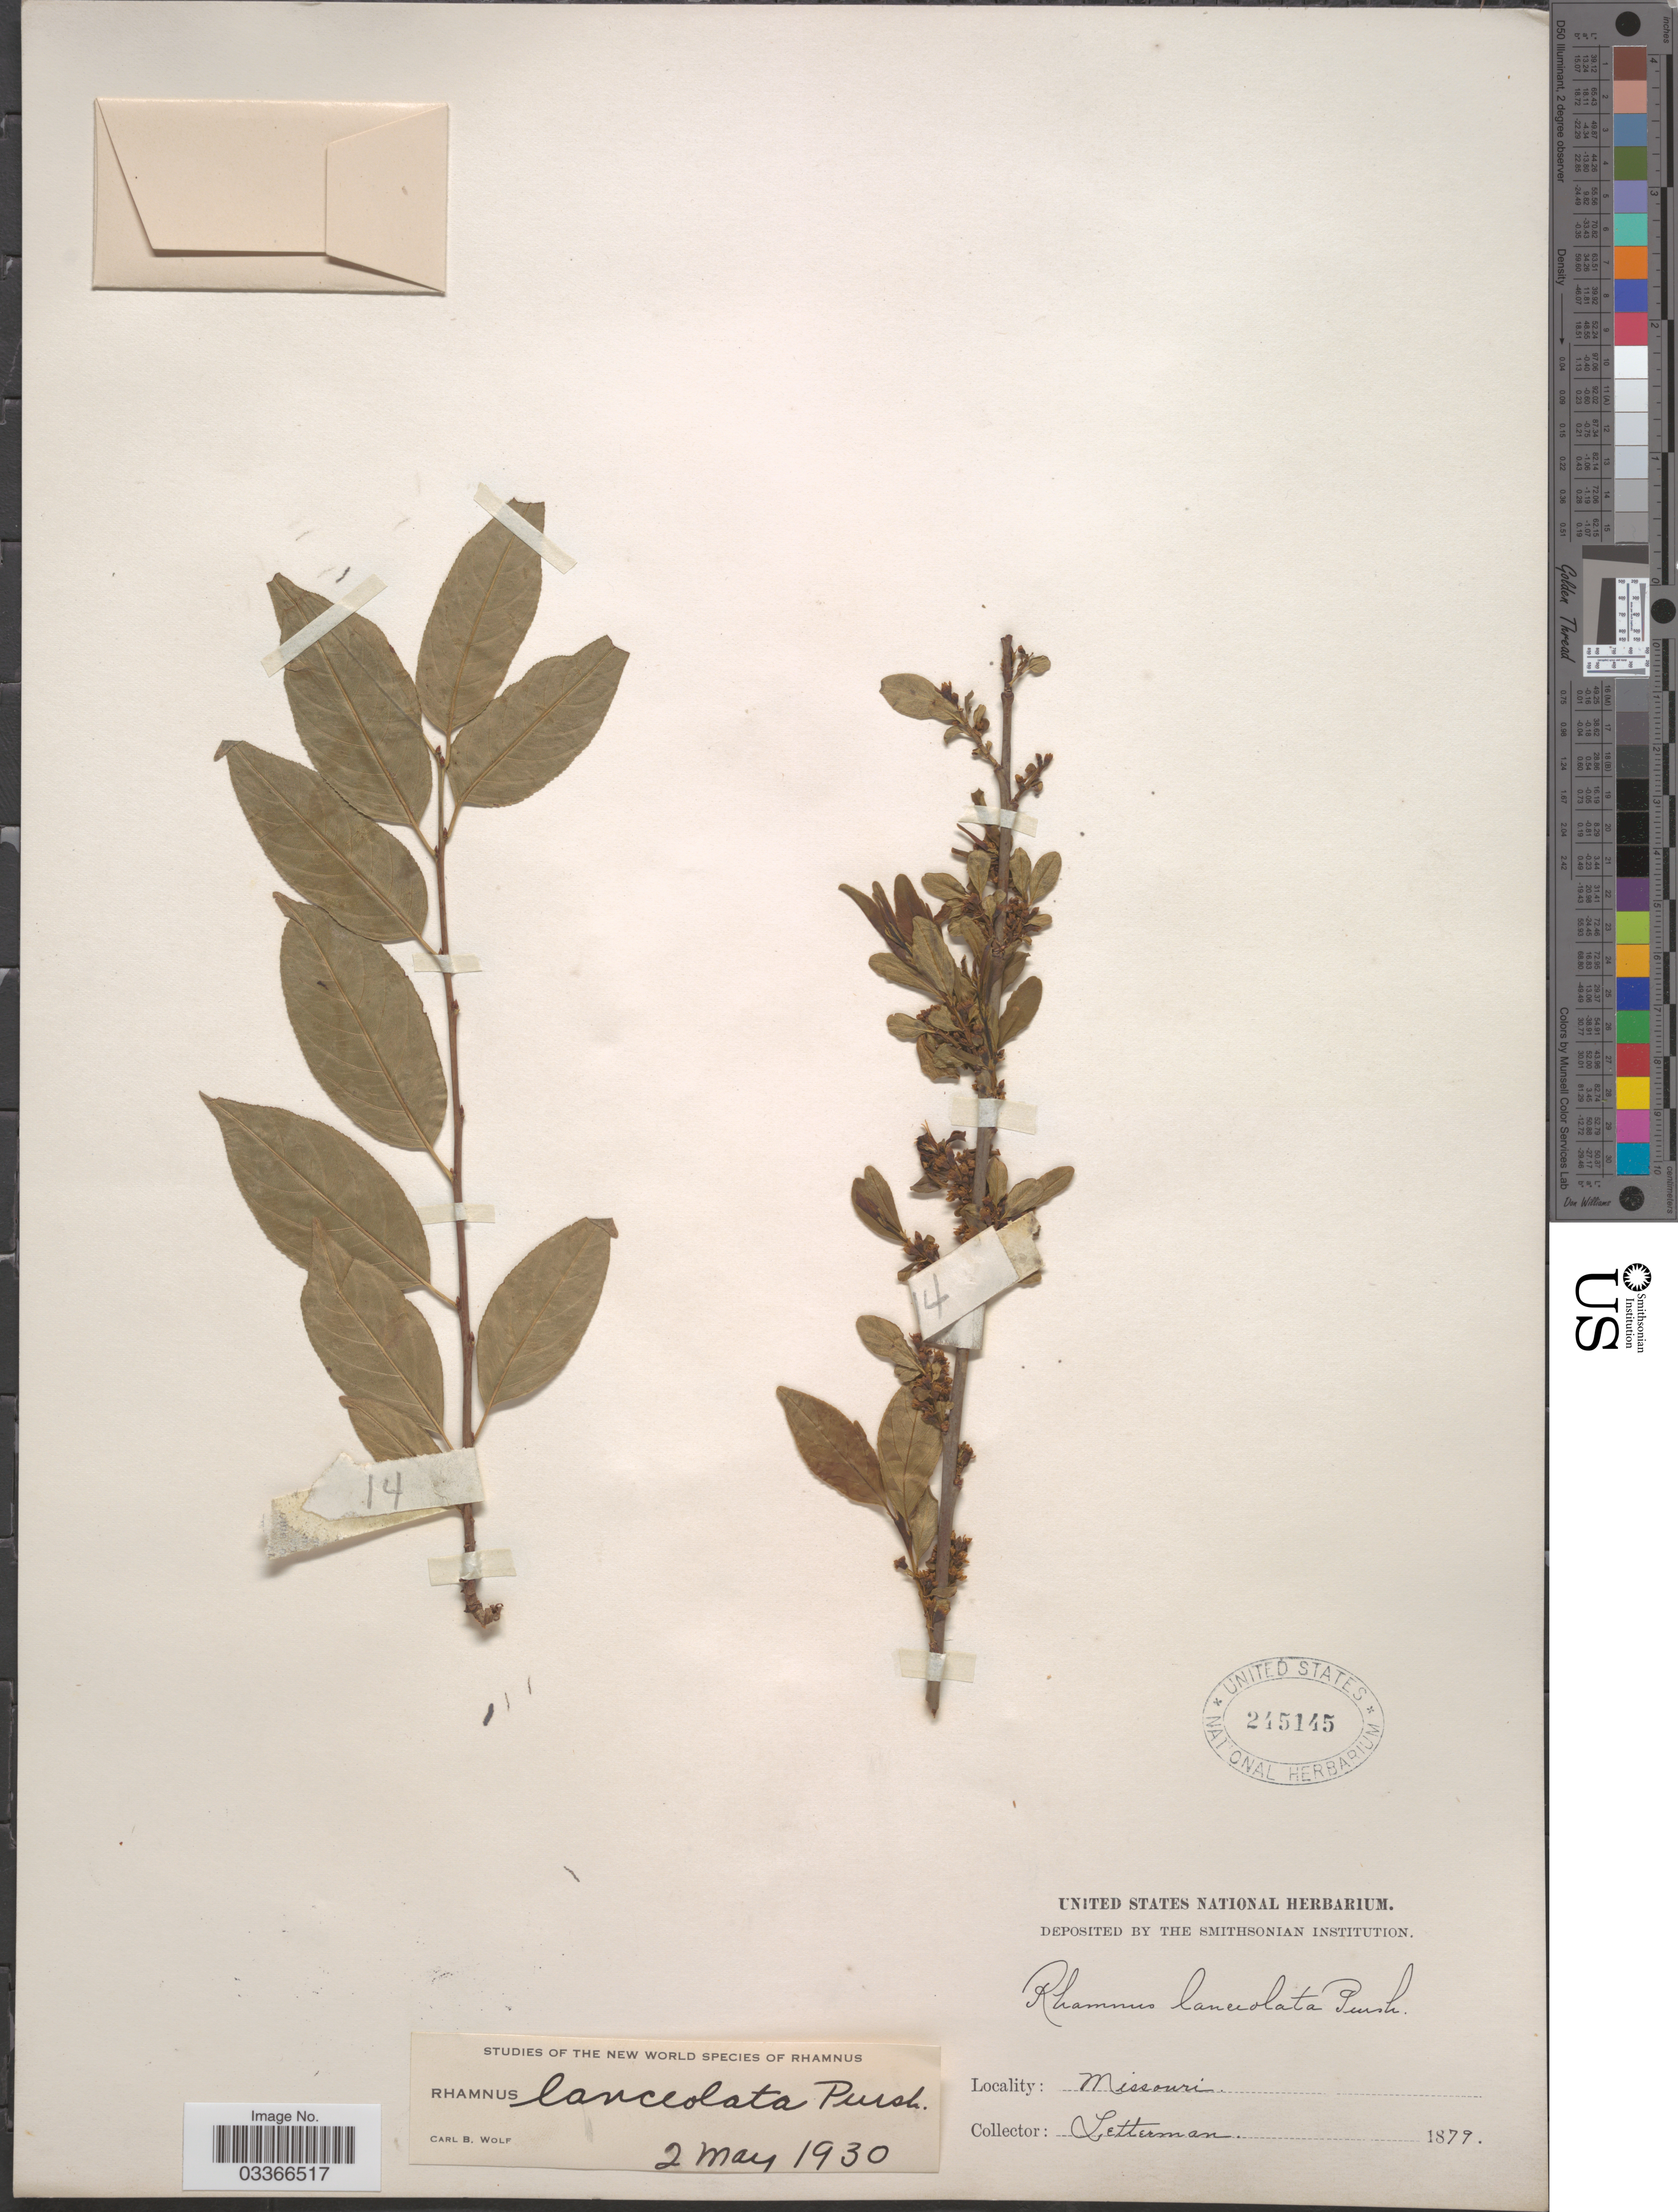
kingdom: Plantae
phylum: Tracheophyta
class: Magnoliopsida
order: Rosales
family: Rhamnaceae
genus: Rhamnus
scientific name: Rhamnus lanceolata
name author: Pursh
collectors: Letterman, --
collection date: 1879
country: United States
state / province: Missouri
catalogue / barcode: US 245145